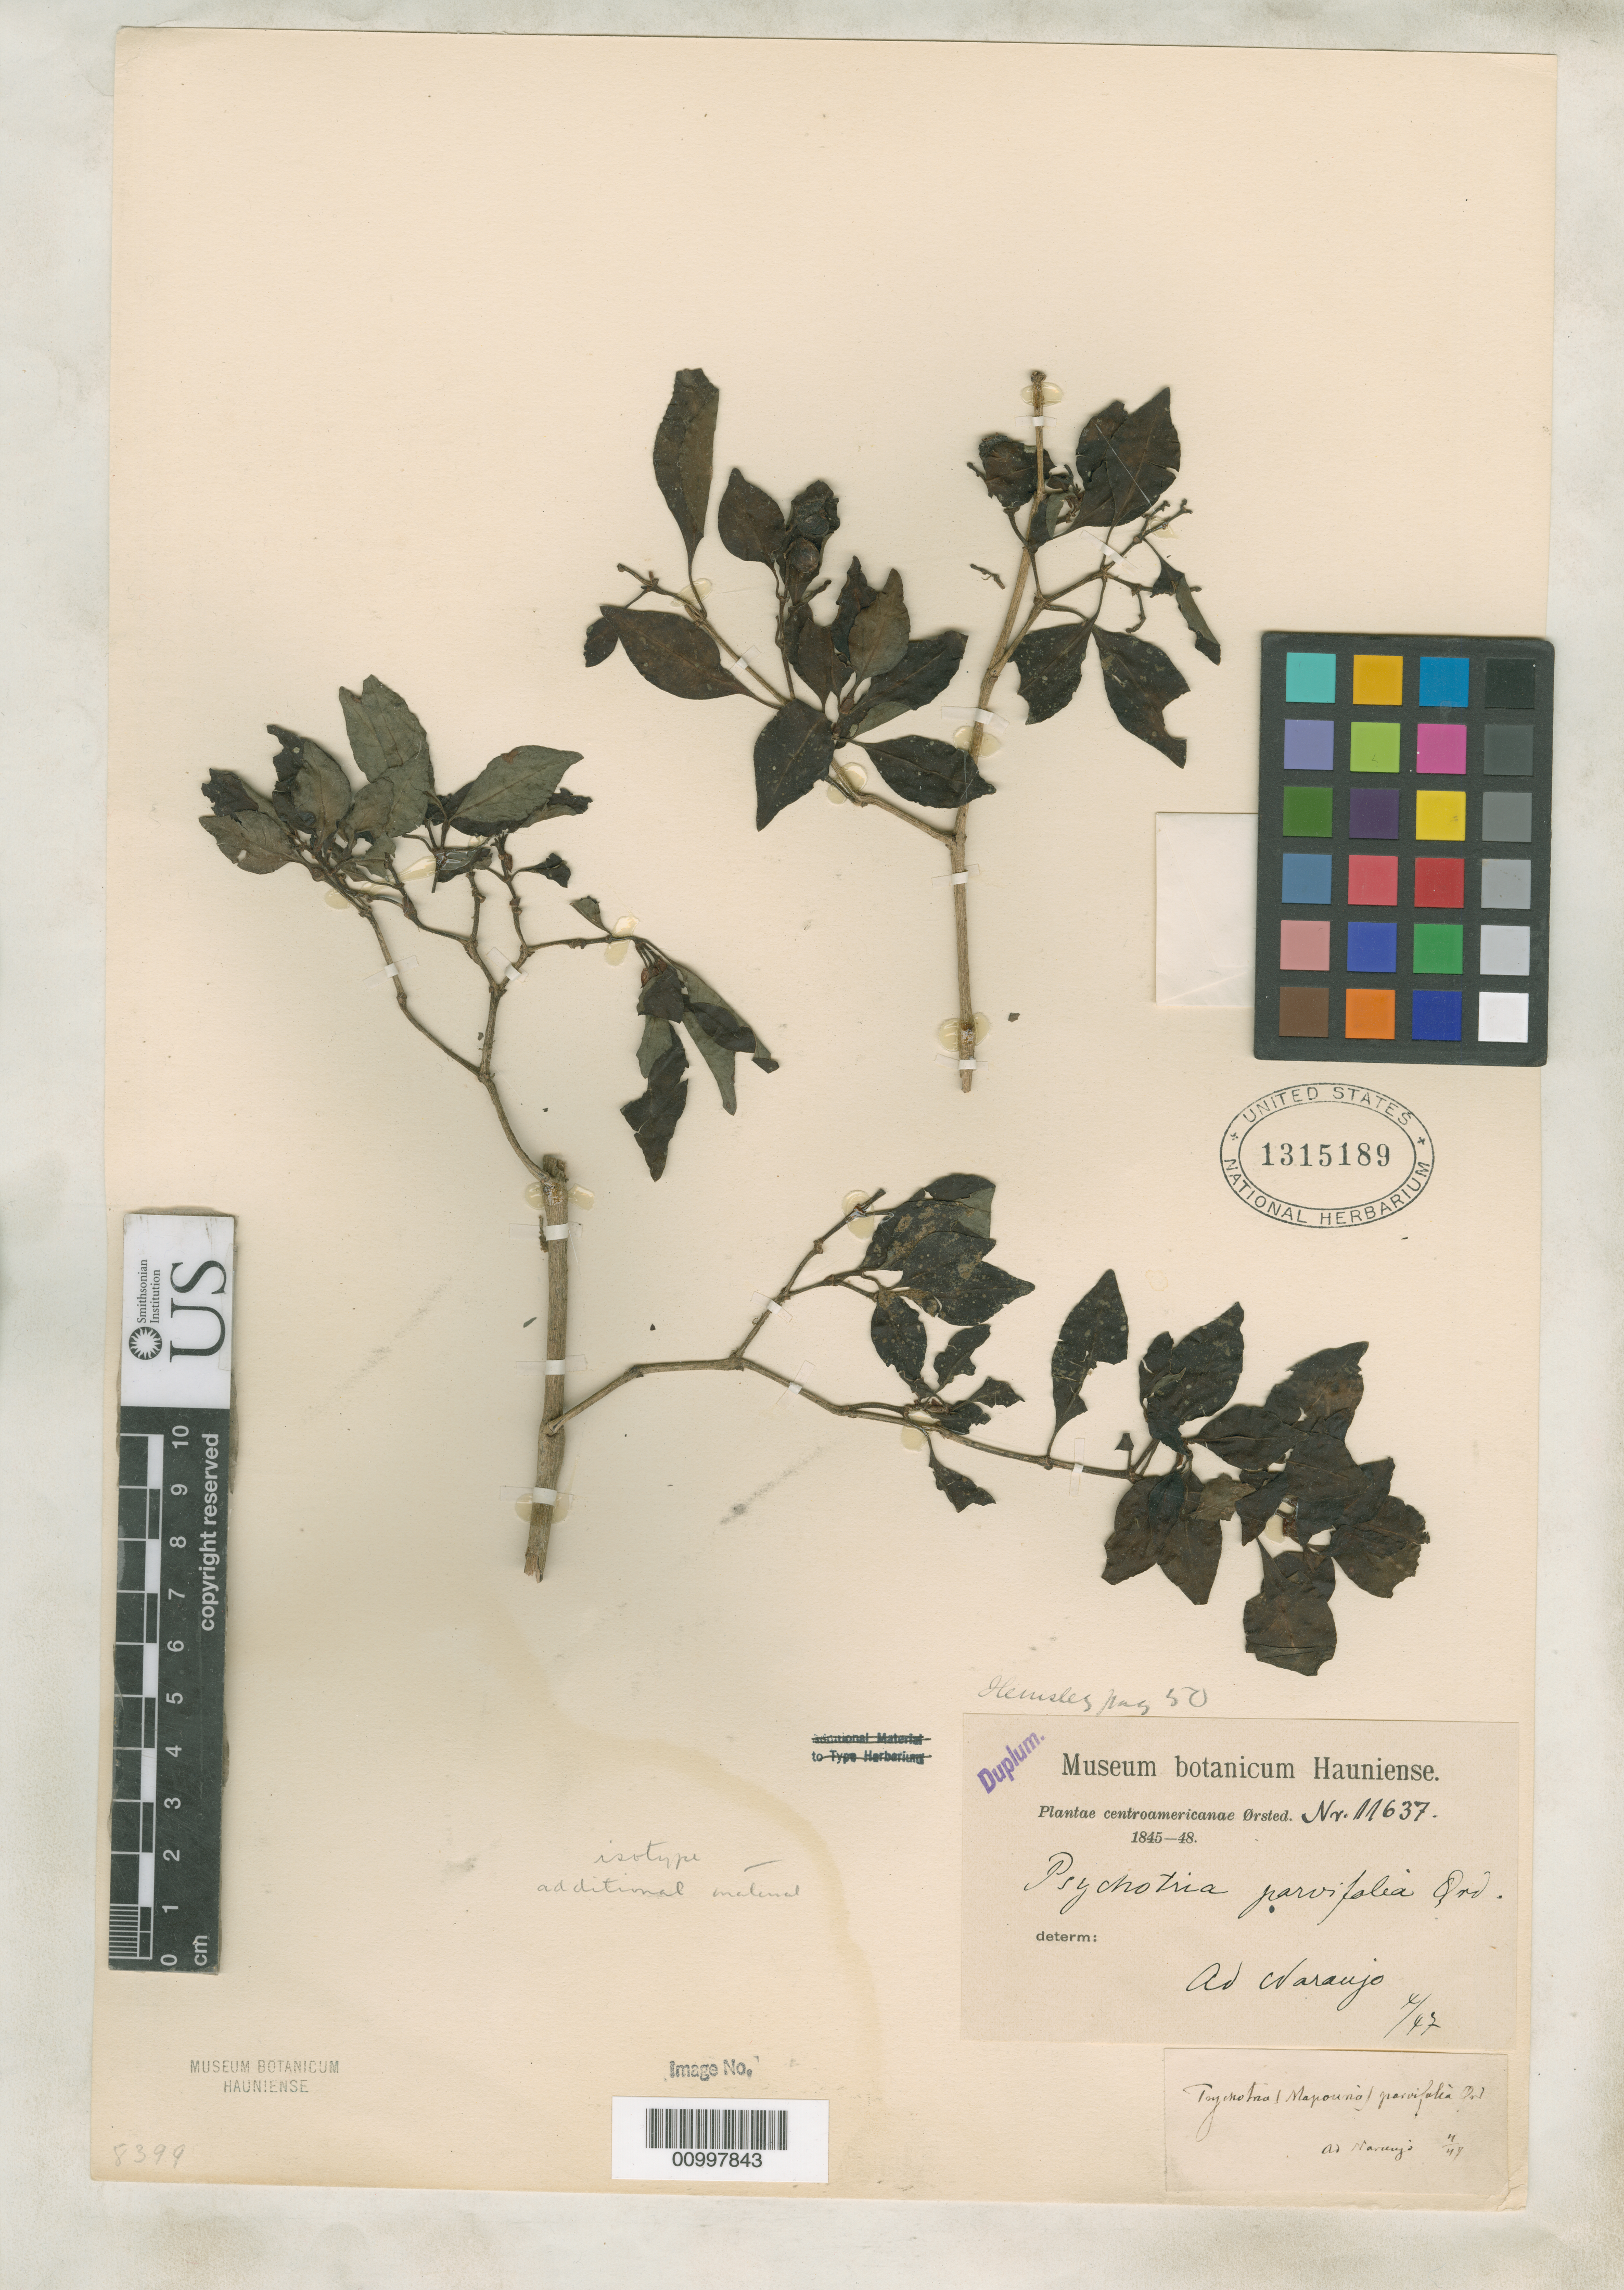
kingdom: Plantae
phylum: Tracheophyta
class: Magnoliopsida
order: Gentianales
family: Rubiaceae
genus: Psychotria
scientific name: Psychotria parvifolia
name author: Benth. ex Oerst.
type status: Isotype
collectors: A. S. Oersted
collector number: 11637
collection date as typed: Apr 1847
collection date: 1847-04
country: Costa Rica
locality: Naranjo.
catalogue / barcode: US 1315189